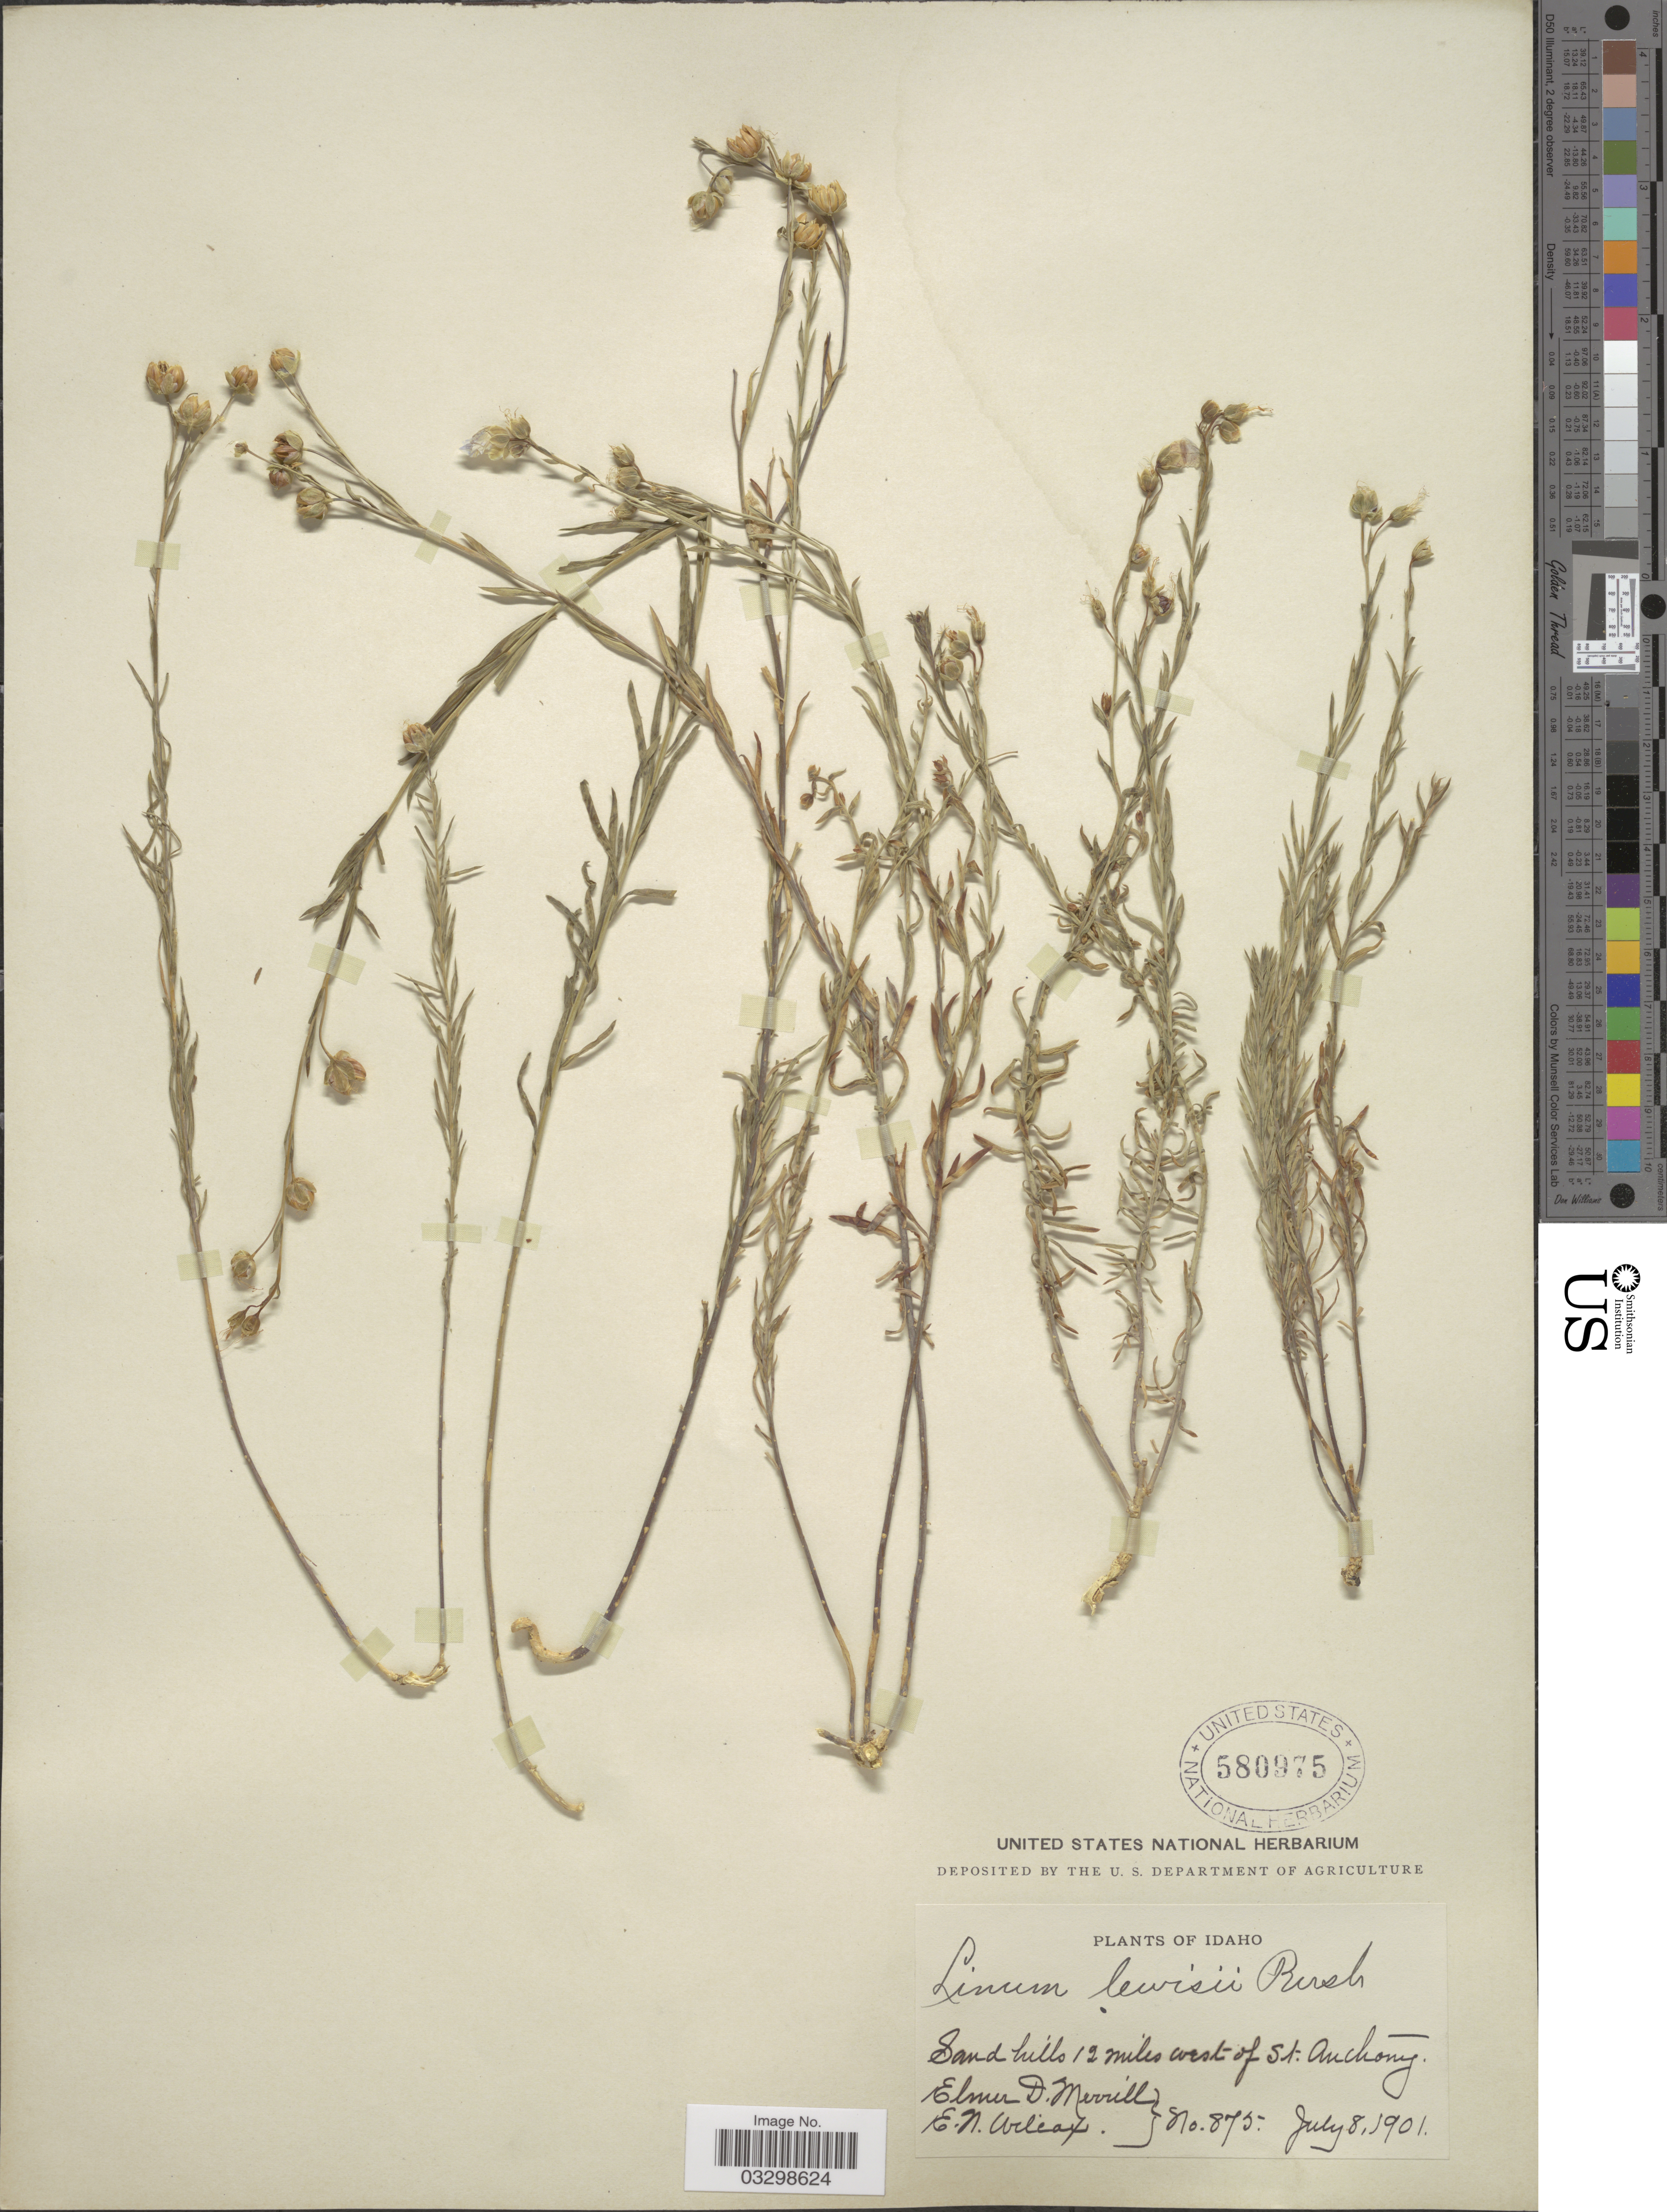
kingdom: Plantae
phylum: Tracheophyta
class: Magnoliopsida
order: Malpighiales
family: Linaceae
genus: Linum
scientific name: Linum lewisii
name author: Pursh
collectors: E. D. Merrill & E. Wilcox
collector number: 875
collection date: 1901-07-08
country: United States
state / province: Idaho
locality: Sand hills 12 miles west of St. Anthony.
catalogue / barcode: US 580975